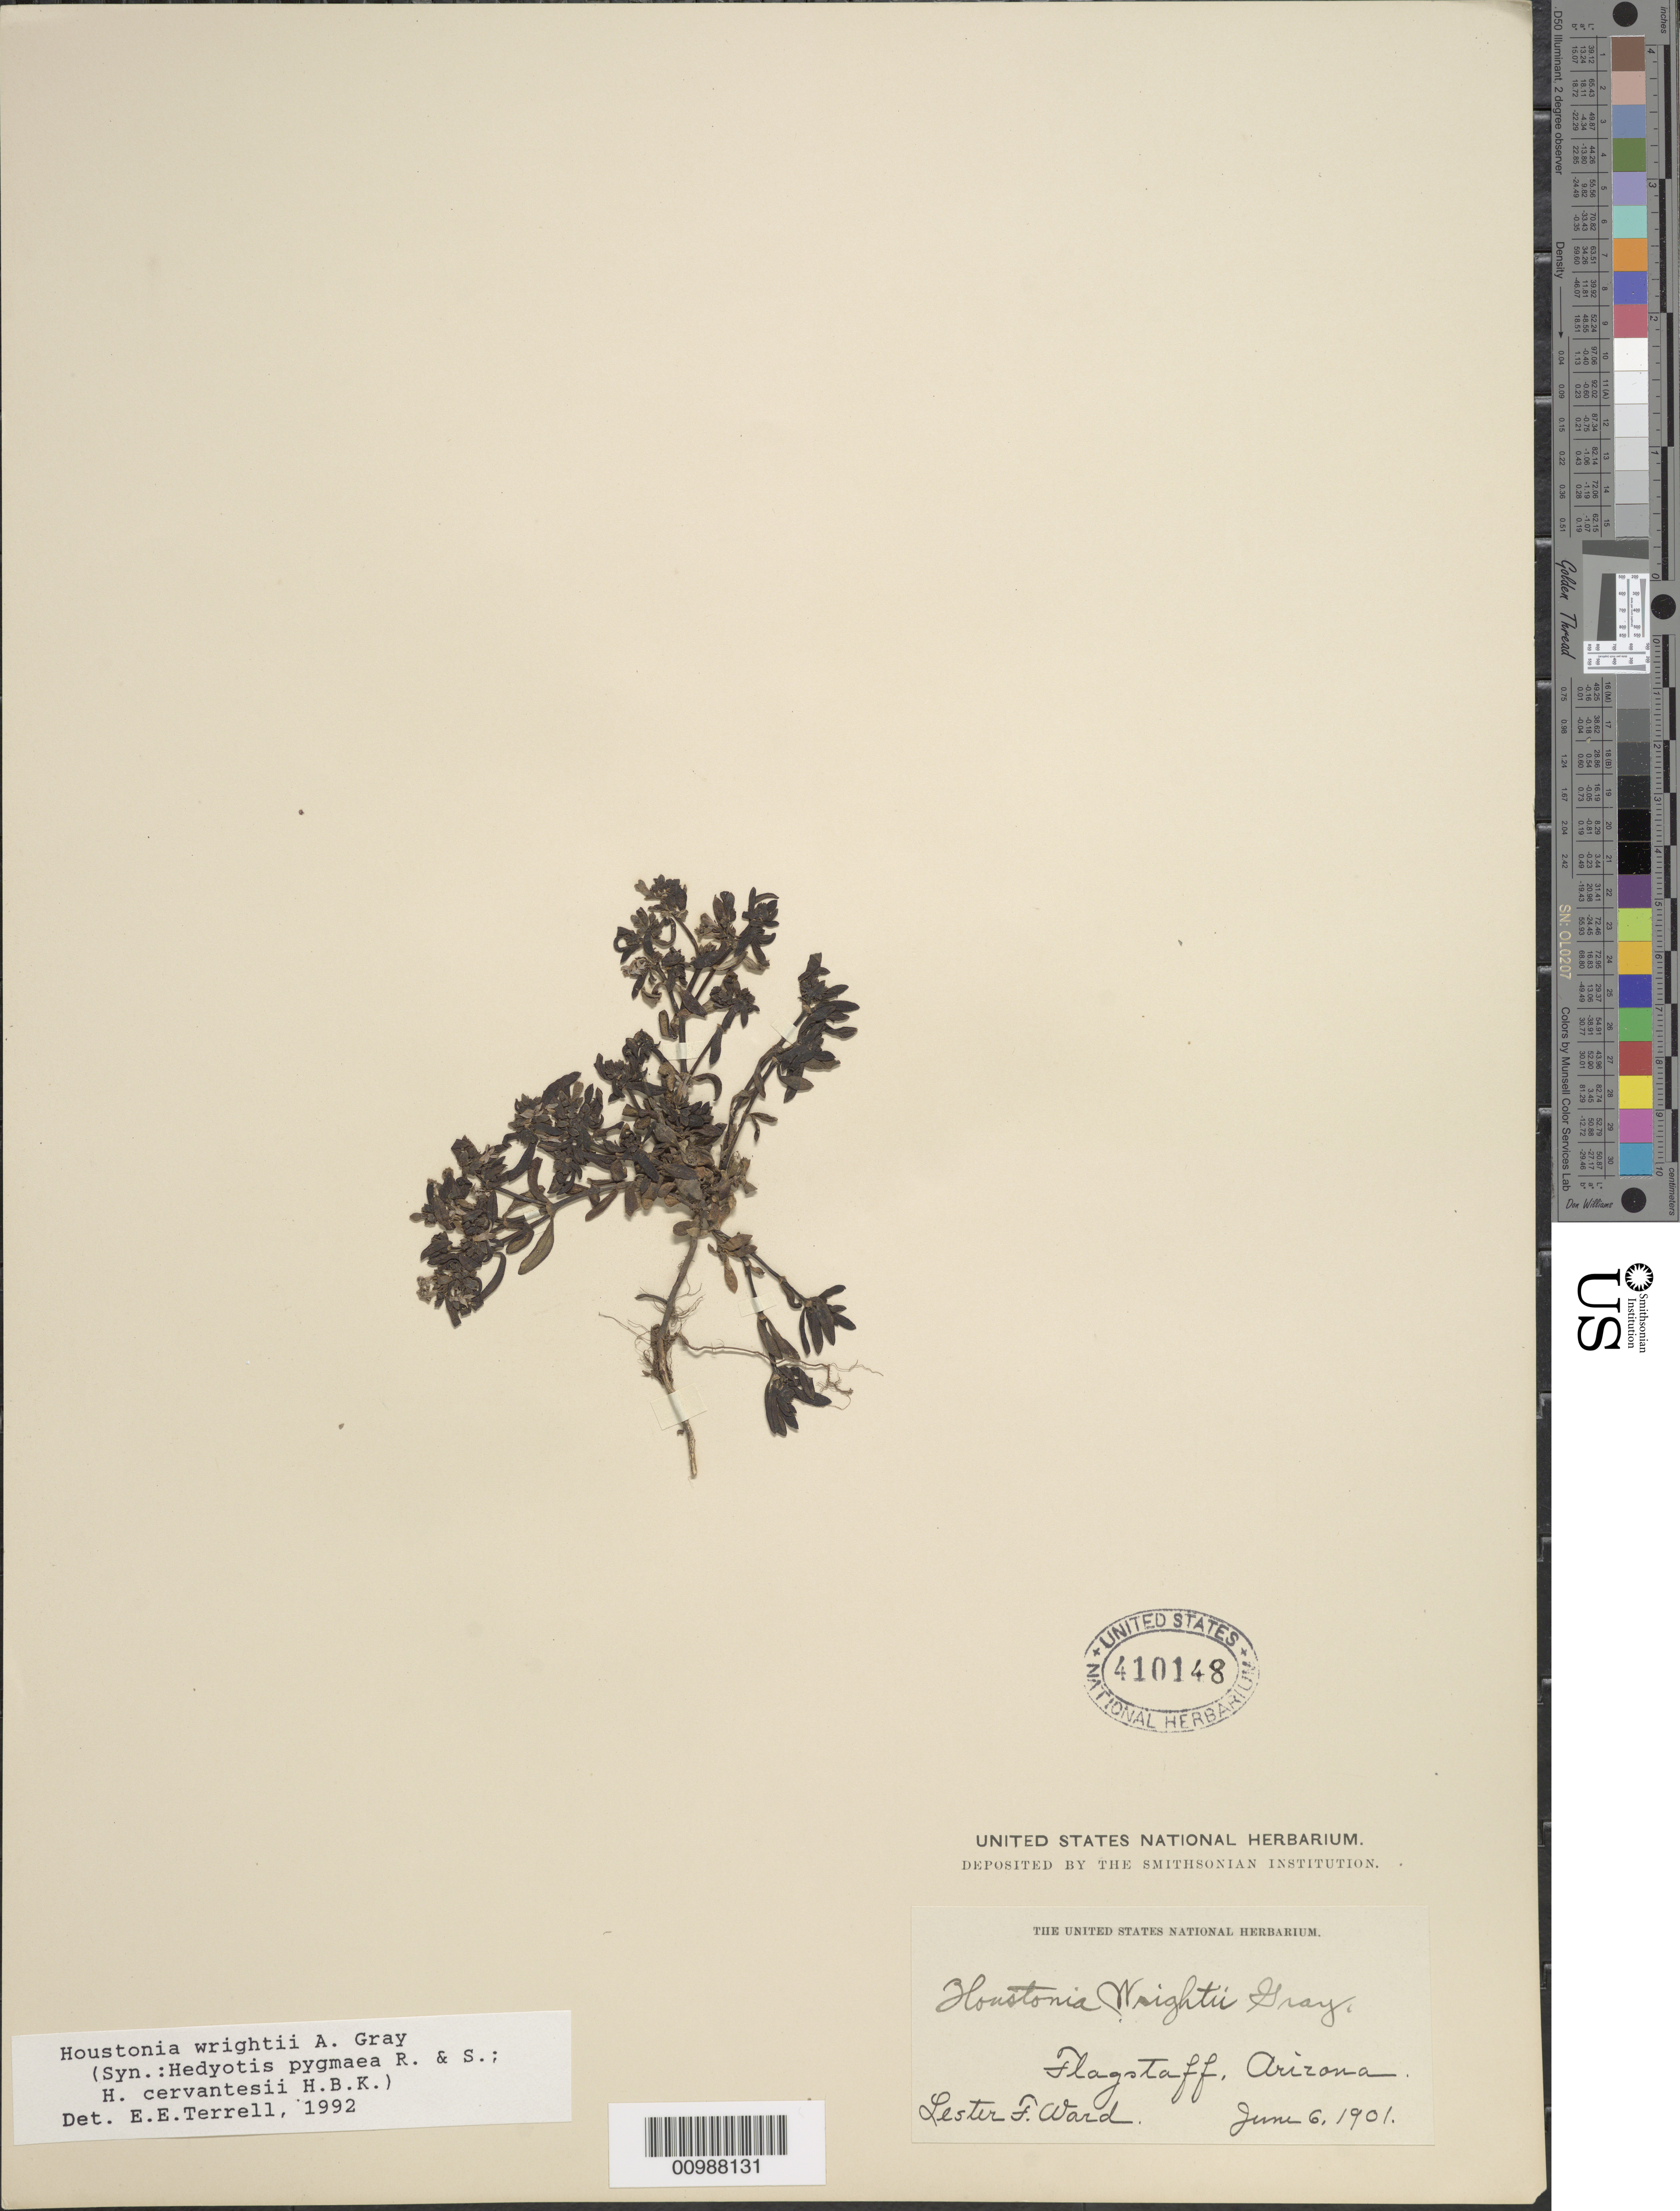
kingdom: Plantae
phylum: Tracheophyta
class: Magnoliopsida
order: Gentianales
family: Rubiaceae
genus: Houstonia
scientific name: Houstonia wrightii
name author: (A. Gray) A. Gray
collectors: L. F. Ward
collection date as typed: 06 Jun 1901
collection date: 1901-06-06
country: United States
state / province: Arizona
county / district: Coconino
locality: Flagstaff.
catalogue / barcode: US 410148